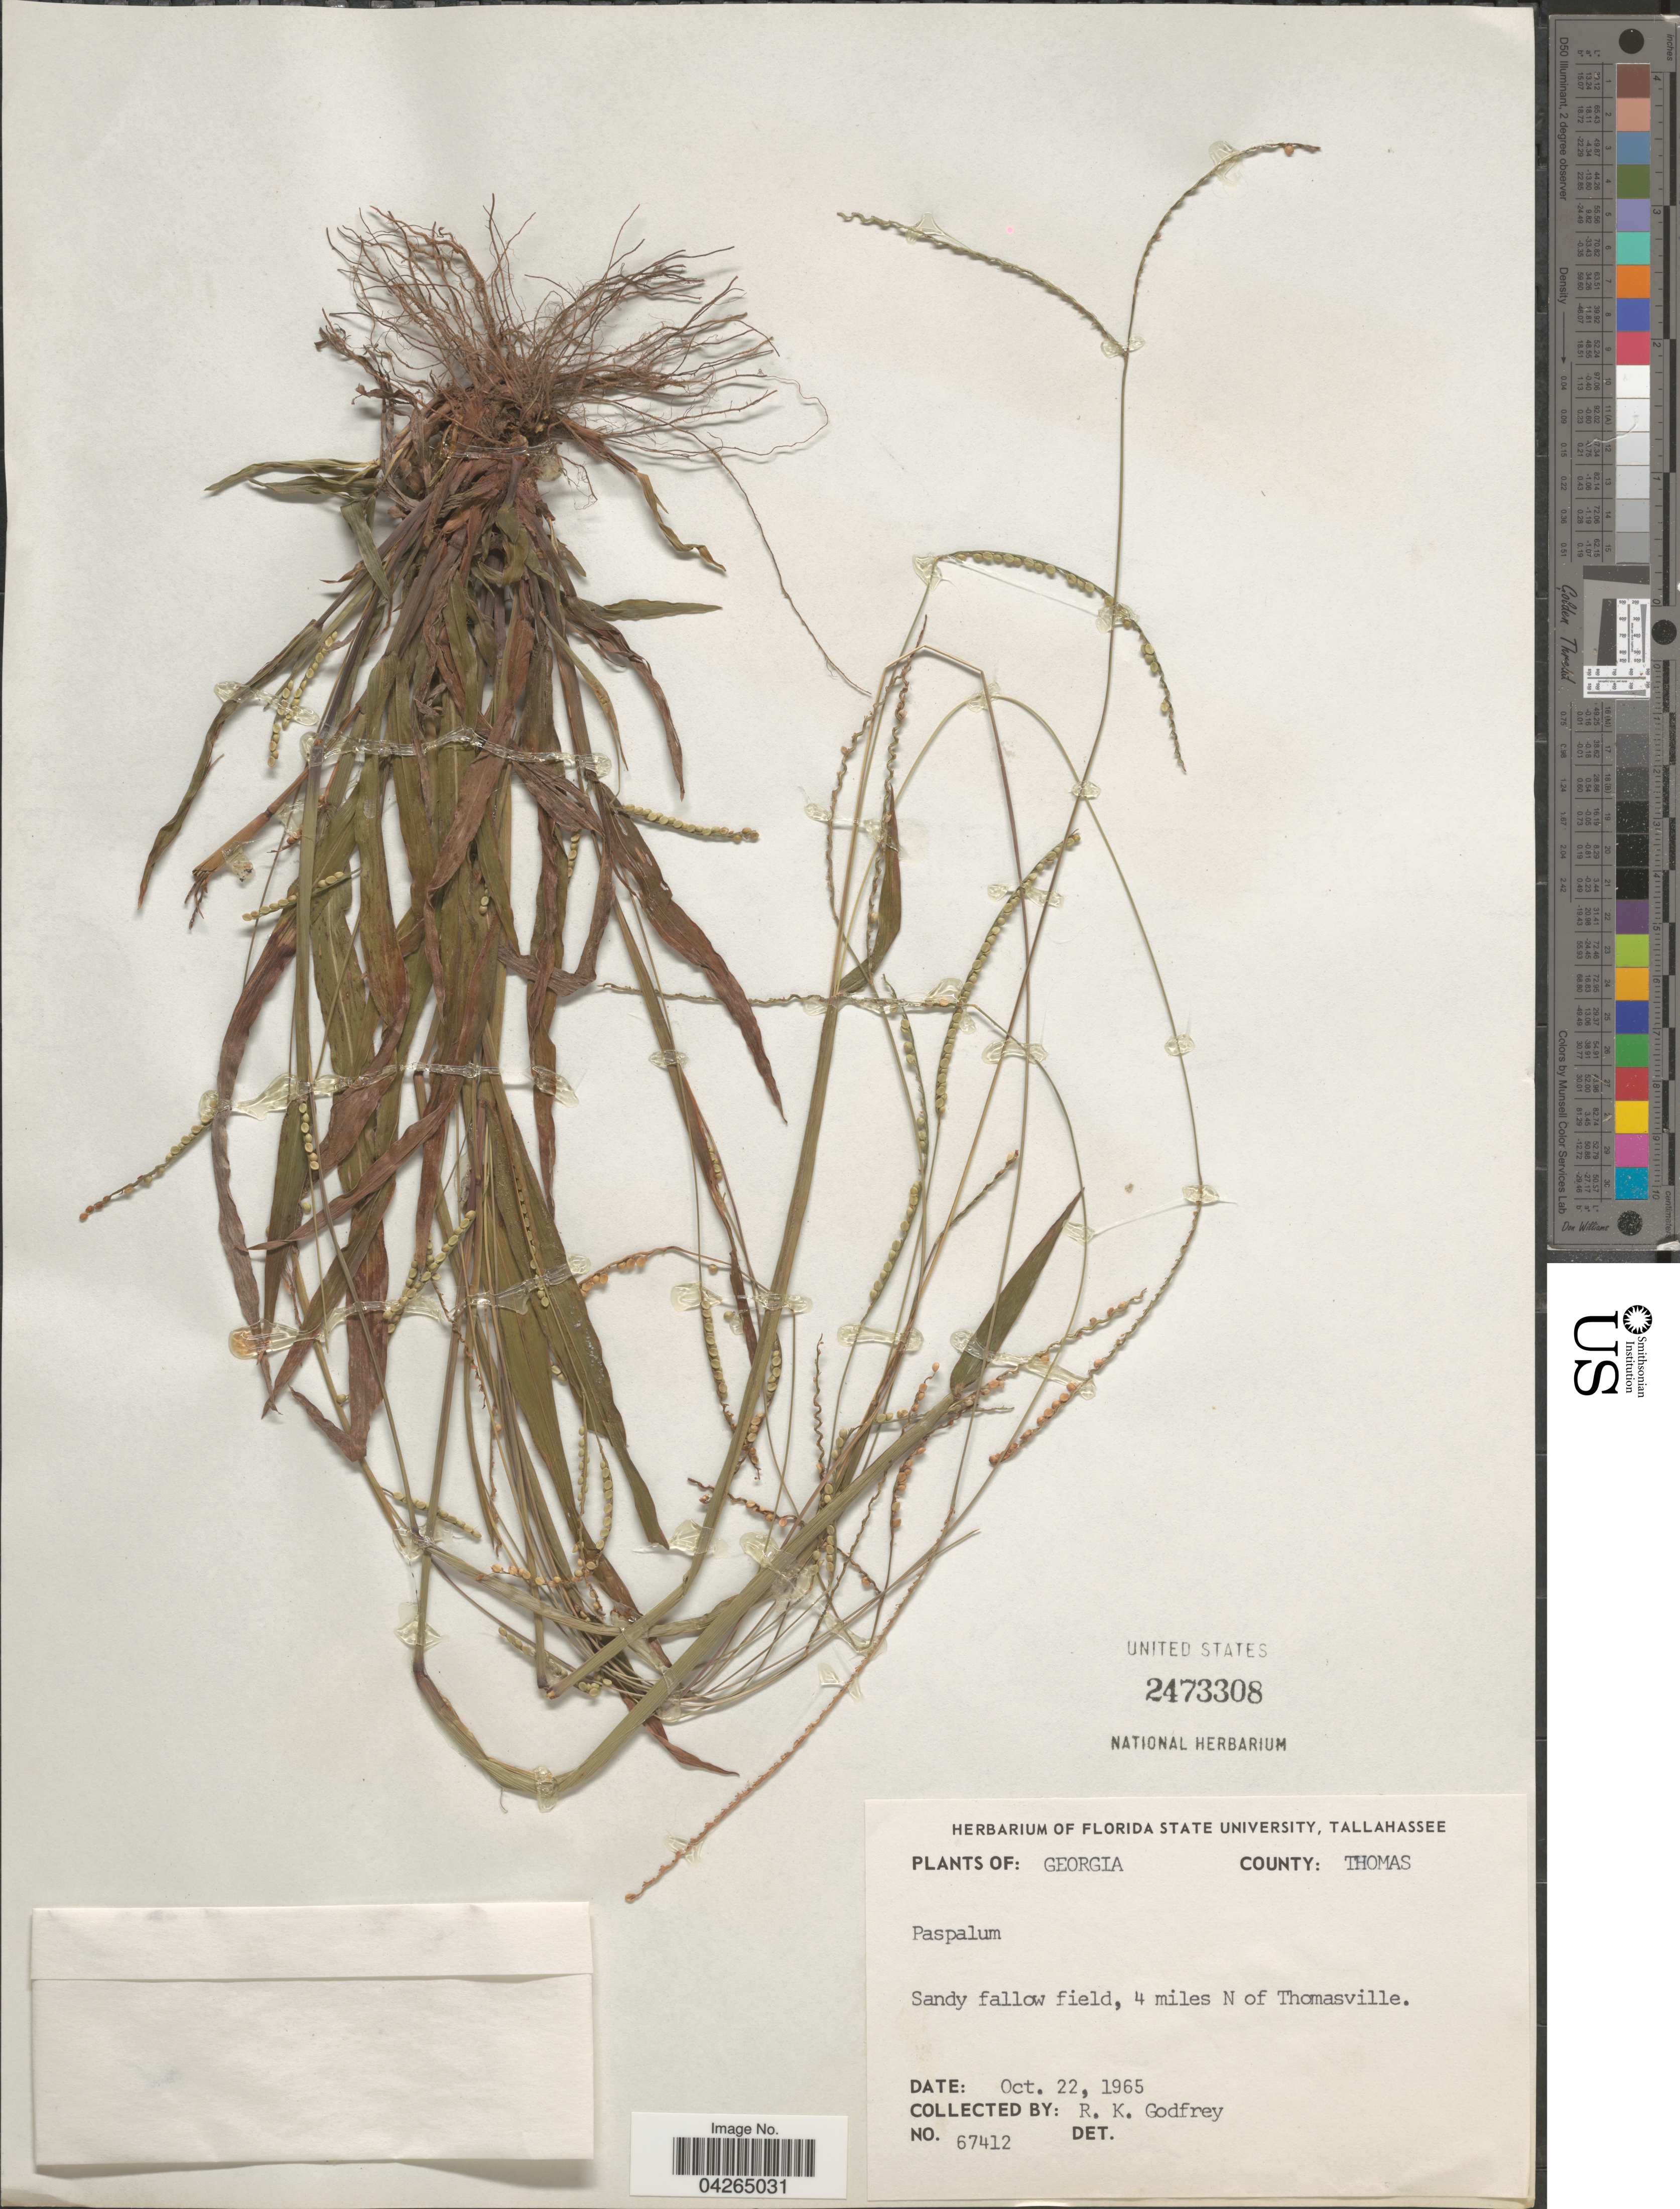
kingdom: Plantae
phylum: Tracheophyta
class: Liliopsida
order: Poales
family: Poaceae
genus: Paspalum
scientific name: Paspalum sp.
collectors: R. K. Godfrey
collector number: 67412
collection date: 1965-10-22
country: United States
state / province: Georgia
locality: County: Thomas. Sandy fallow field, 4 miles N of Thomasville.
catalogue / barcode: US 2473308